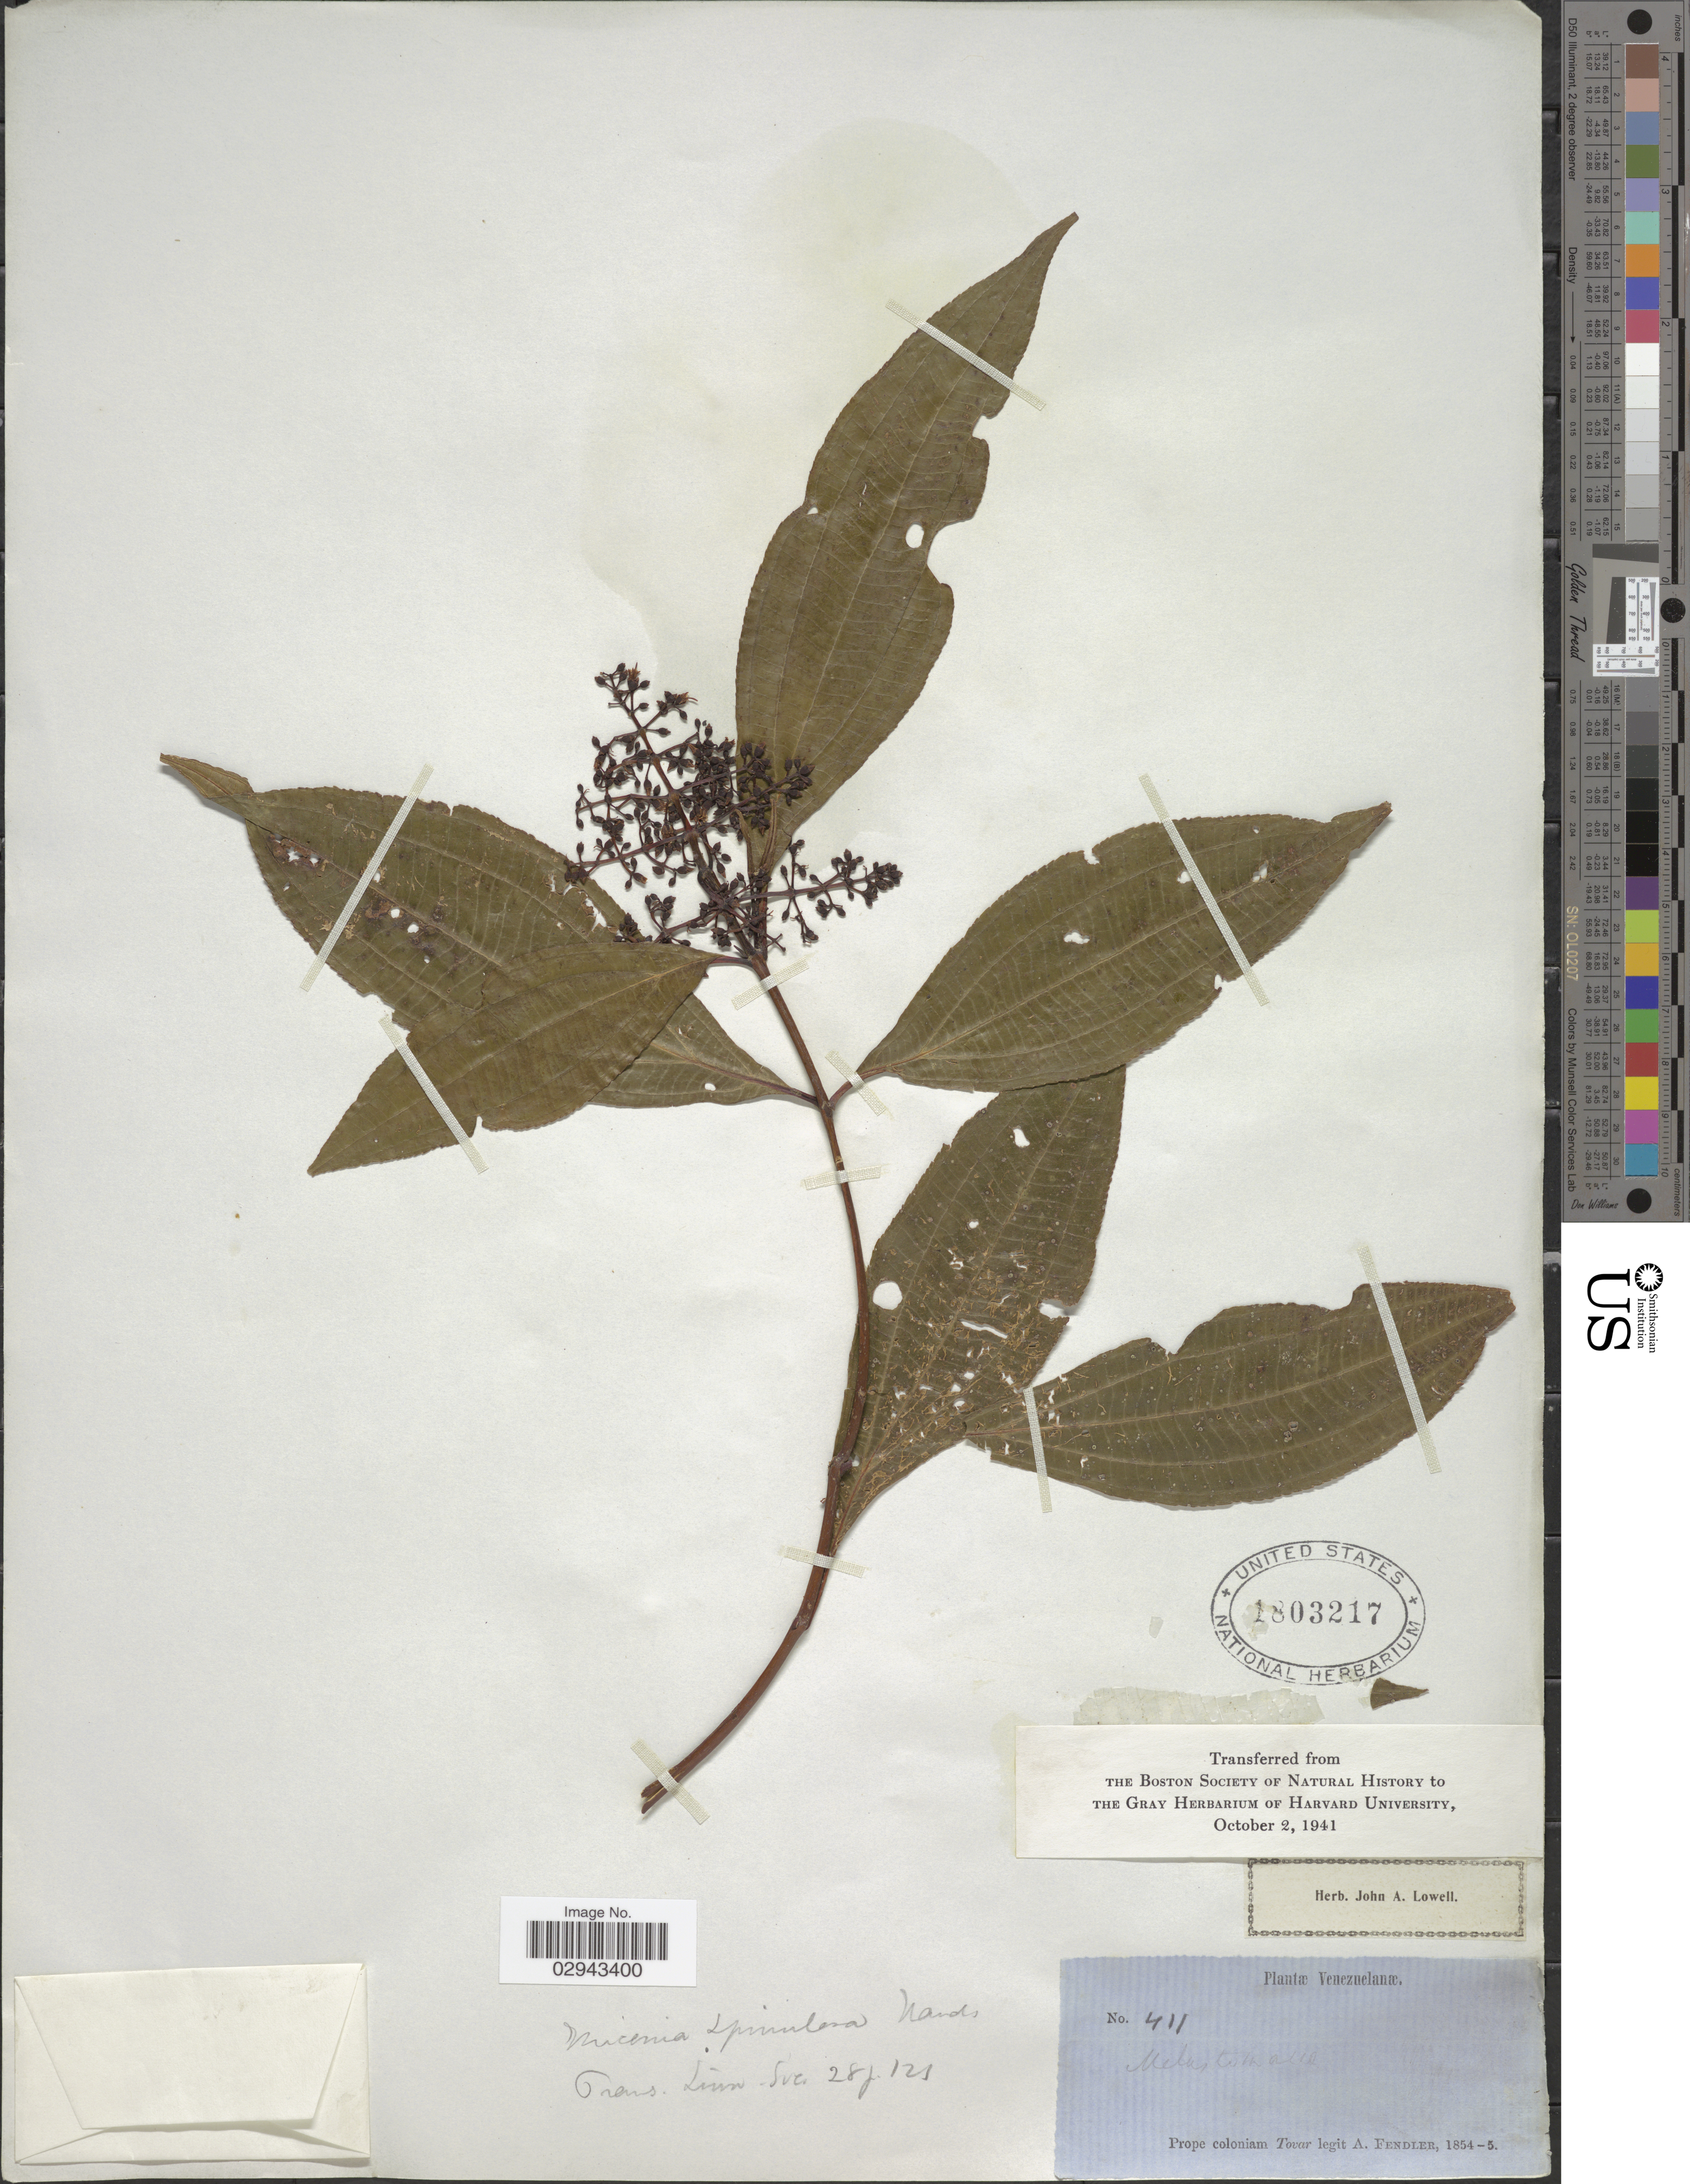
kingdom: Plantae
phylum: Tracheophyta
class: Magnoliopsida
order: Myrtales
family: Melastomataceae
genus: Miconia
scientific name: Miconia spinulosa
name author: Naudin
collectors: A. Fendler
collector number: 411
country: Venezuela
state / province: Aragua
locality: Venezuelanæ. Prope coloniam Tovar.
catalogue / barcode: US 1803217